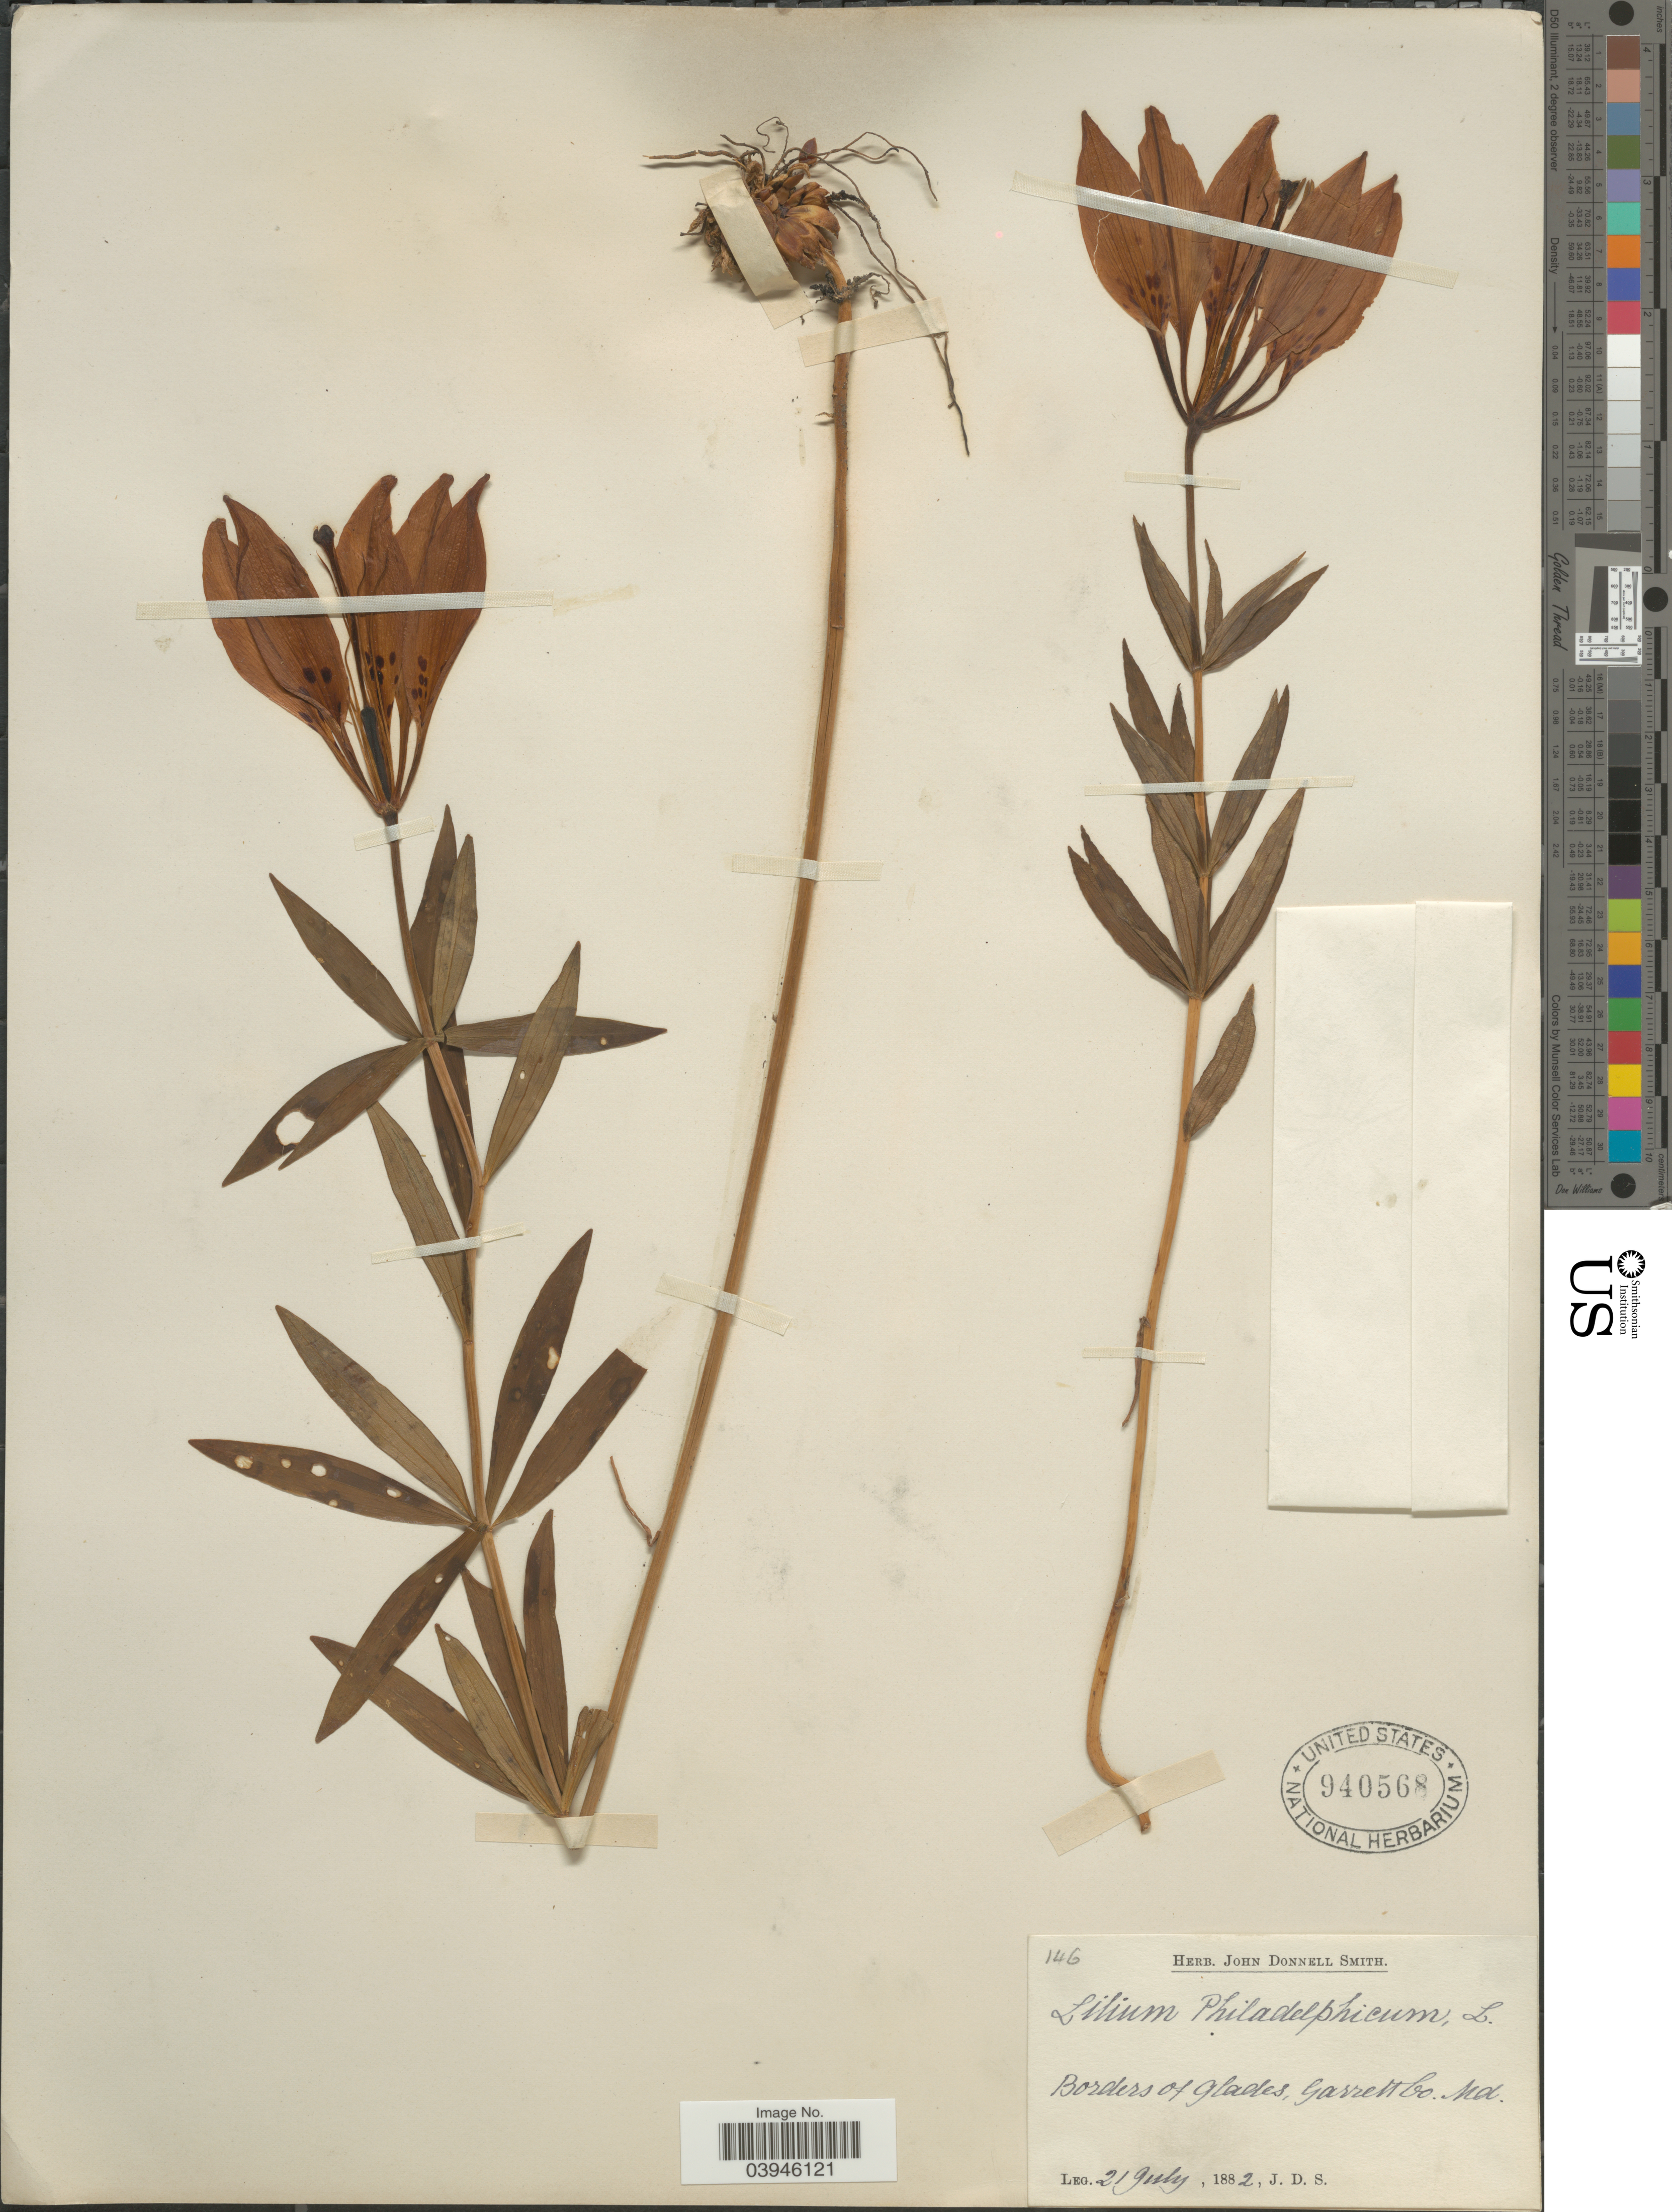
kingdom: Plantae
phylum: Tracheophyta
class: Liliopsida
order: Liliales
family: Liliaceae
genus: Lilium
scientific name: Lilium philadelphicum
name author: L.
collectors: J. Donnell Smith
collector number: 146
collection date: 1882-07-21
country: United States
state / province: Maryland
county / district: Garrett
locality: Borders of Glades, Garrett Co.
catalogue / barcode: US 940568